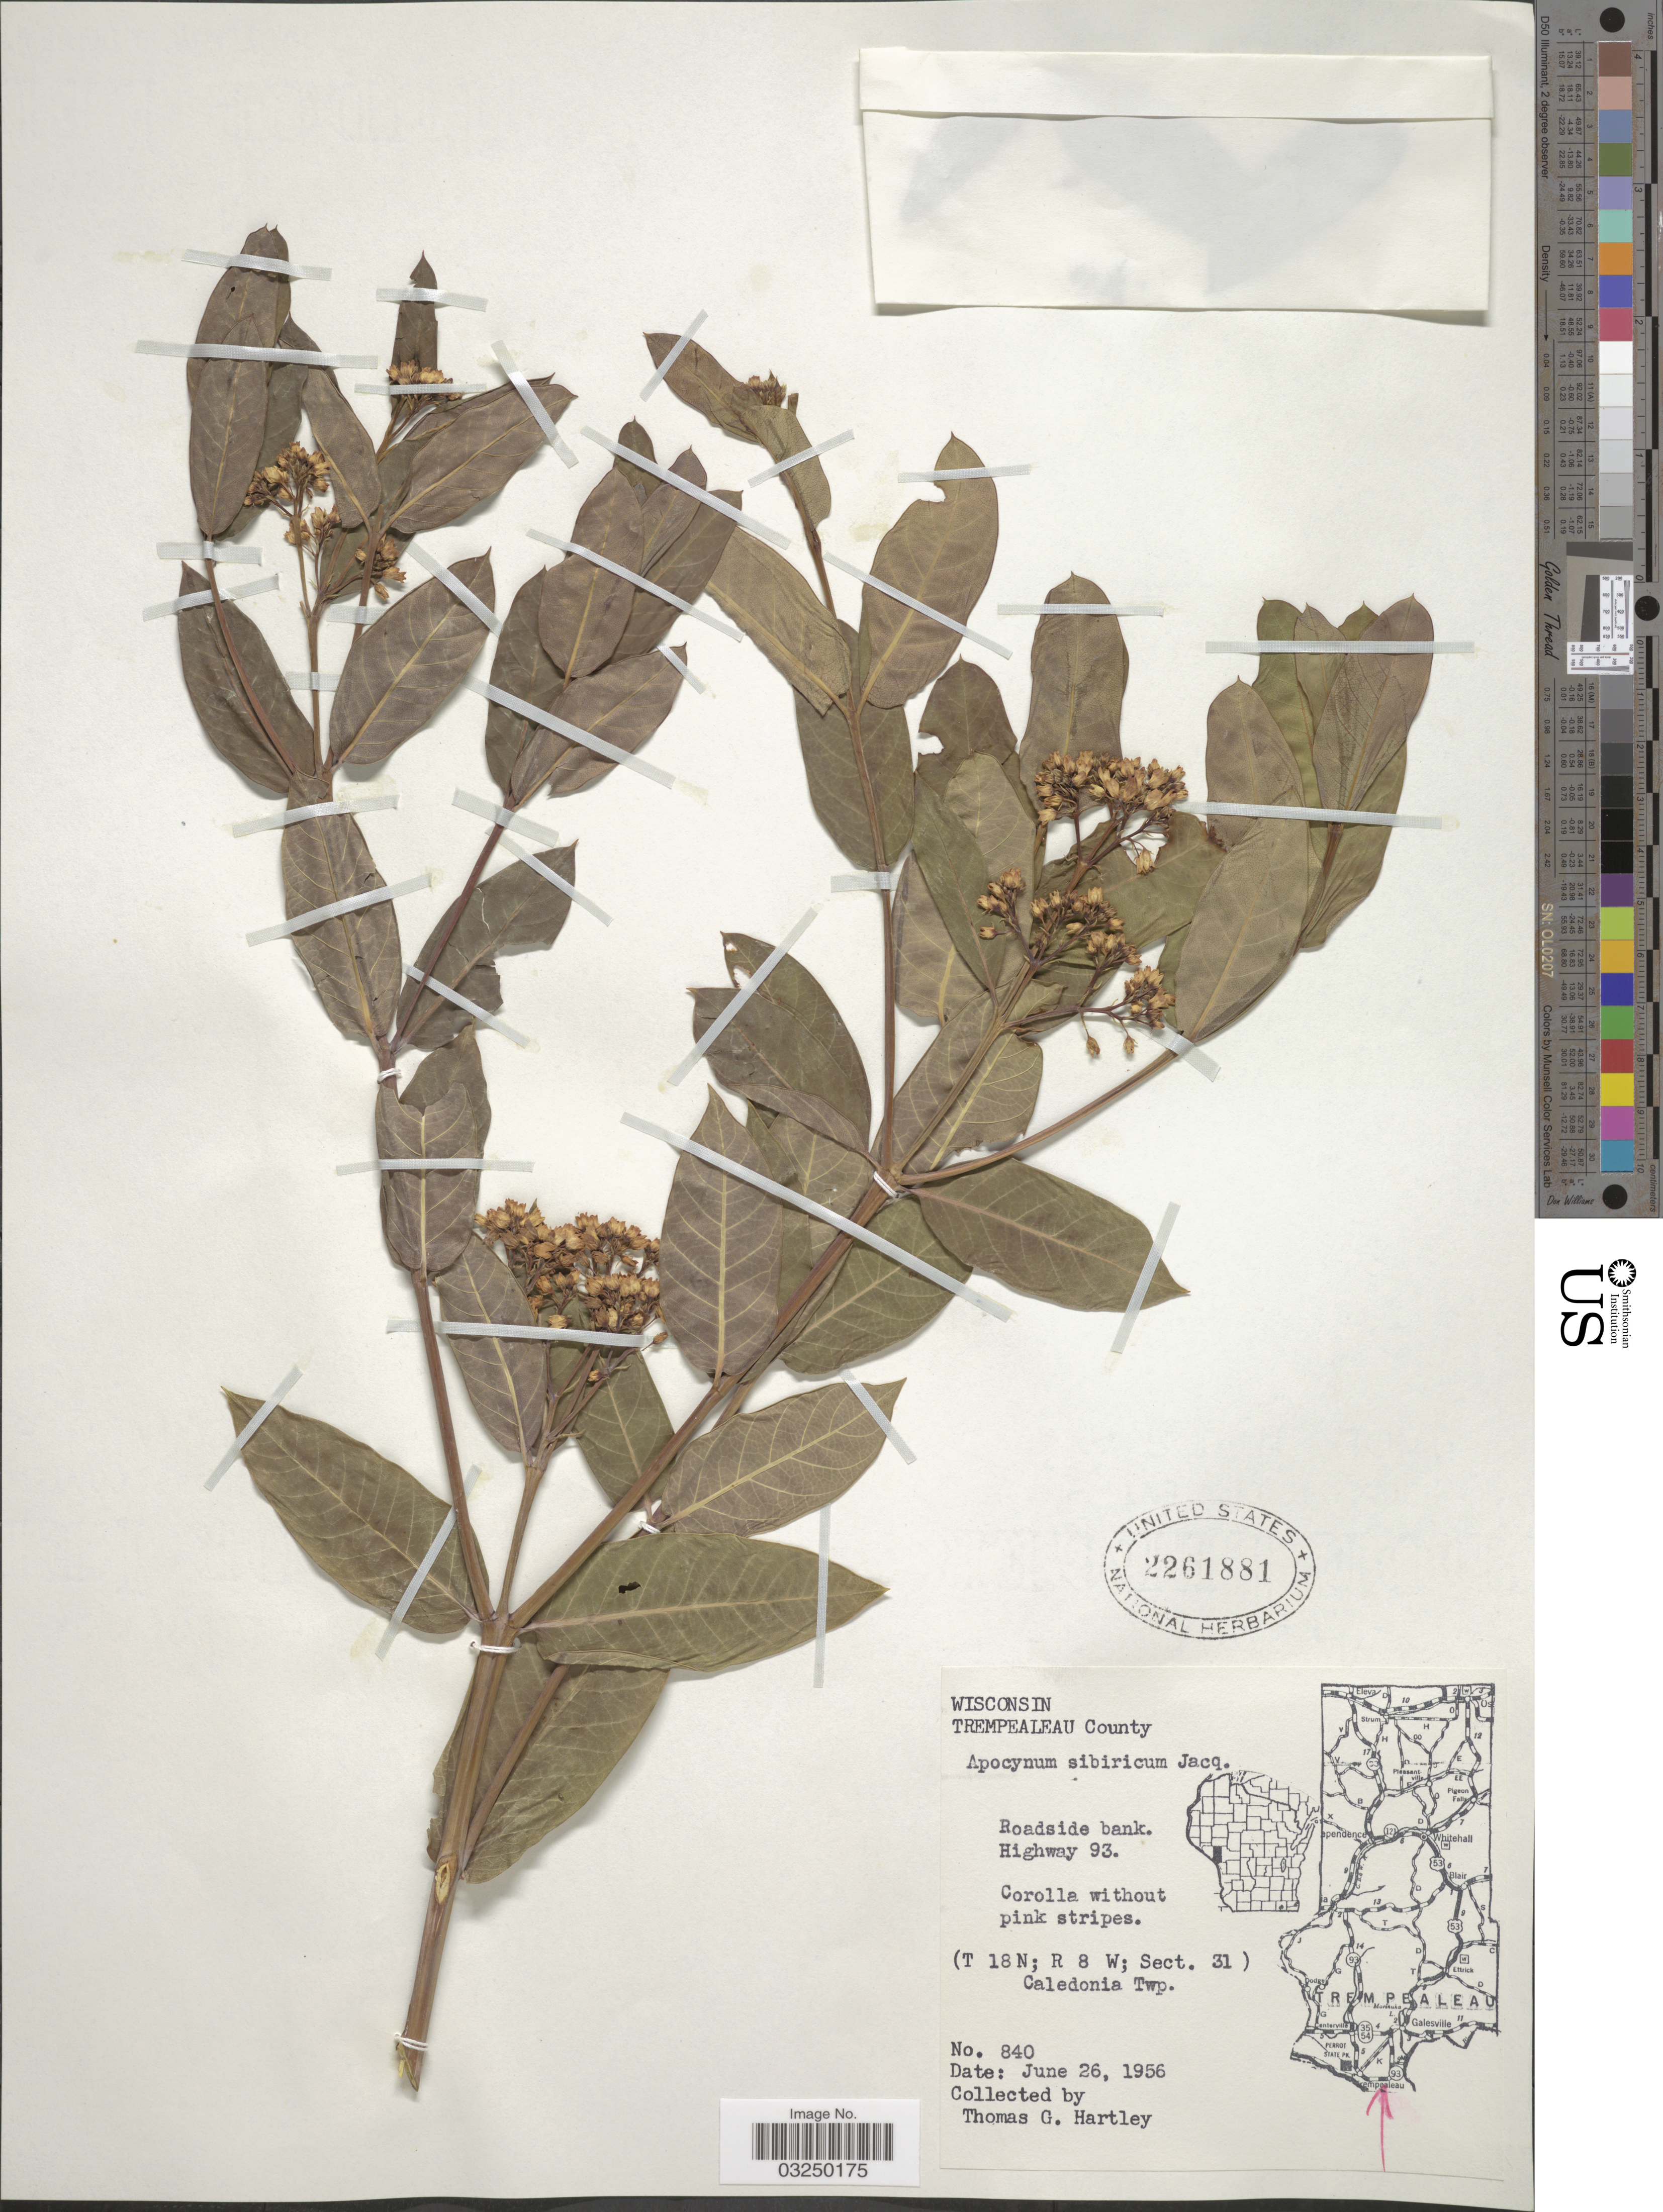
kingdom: Plantae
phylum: Tracheophyta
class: Magnoliopsida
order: Gentianales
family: Apocynaceae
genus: Apocynum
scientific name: Apocynum sibiricum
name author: Jacq.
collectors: T. G. Hartley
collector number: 840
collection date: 1956-06-26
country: United States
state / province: Wisconsin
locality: Trempealeau County. Roadside bank. Highway 93. (T 18 N; R 8 W; Sect. 31) Caledonia Twp.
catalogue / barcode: US 2261881